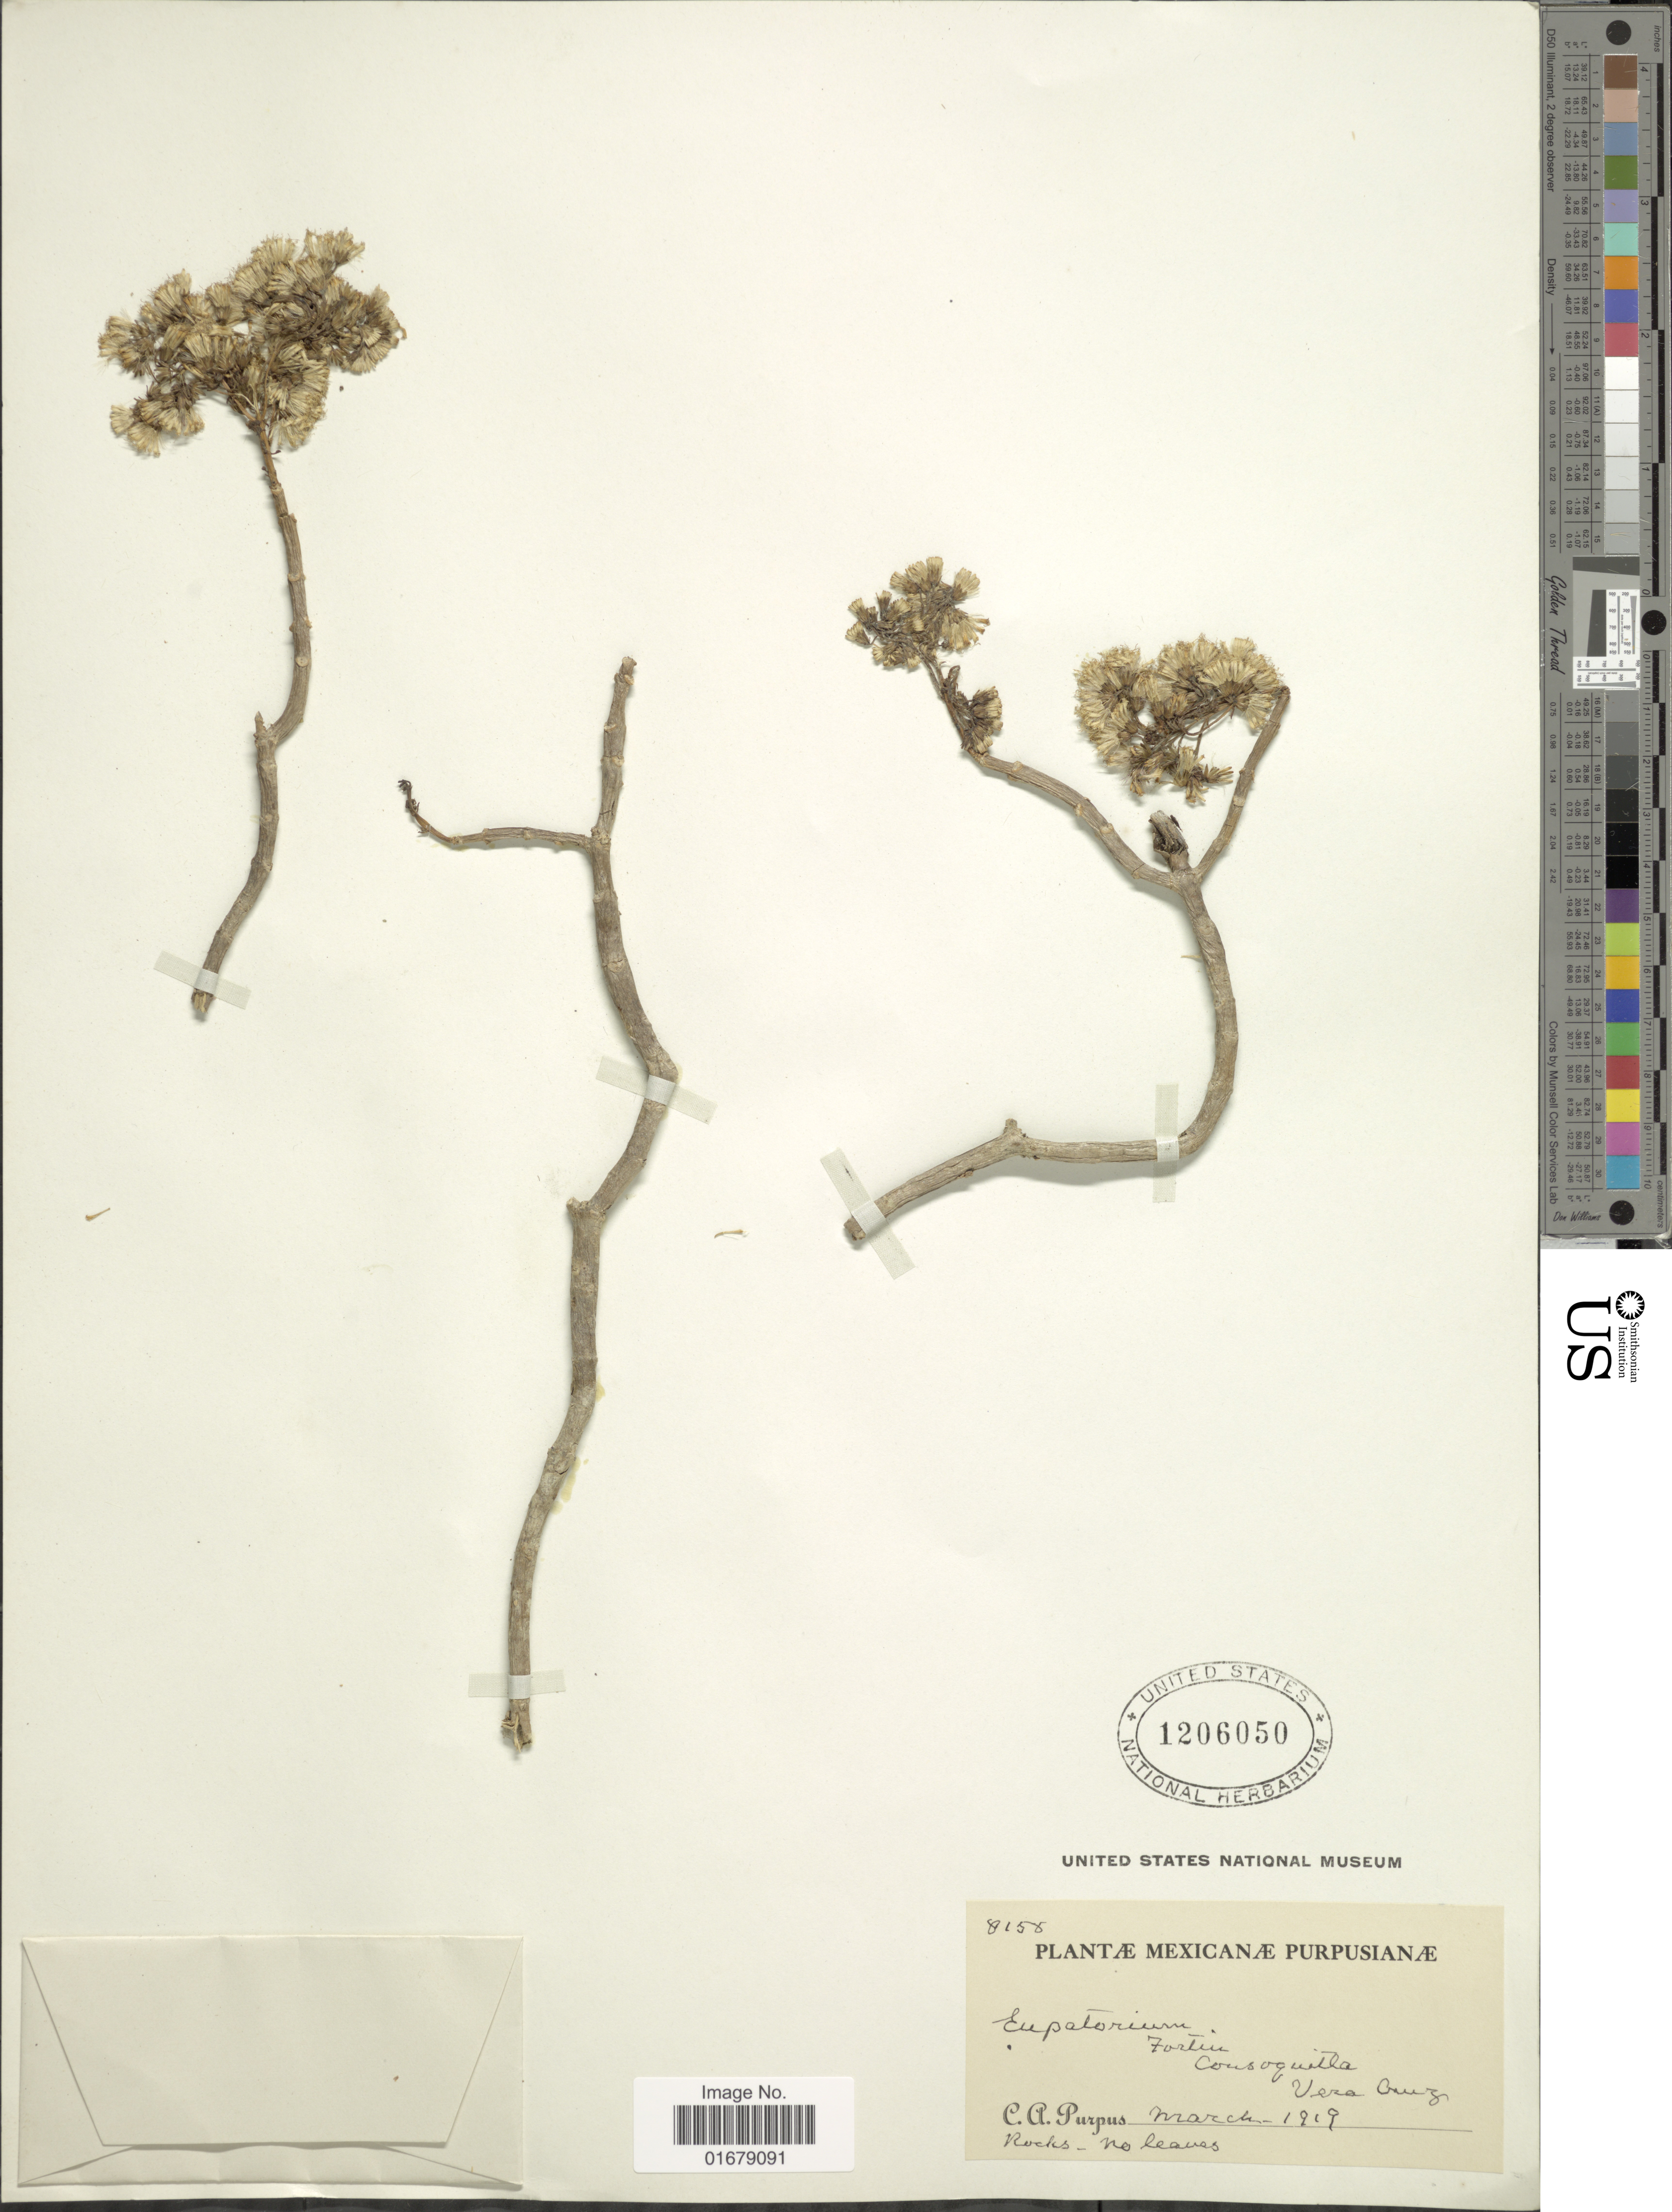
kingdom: Plantae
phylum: Tracheophyta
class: Magnoliopsida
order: Asterales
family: Asteraceae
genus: Pachythamnus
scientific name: Pachythamnus crassirameus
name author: (B.L. Rob.) R.M. King & H. Rob.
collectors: C. A. Purpus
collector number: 8158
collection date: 1919-03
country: Mexico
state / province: Veracruz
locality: Consoquilla. Vera Cruz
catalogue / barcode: US 1206050